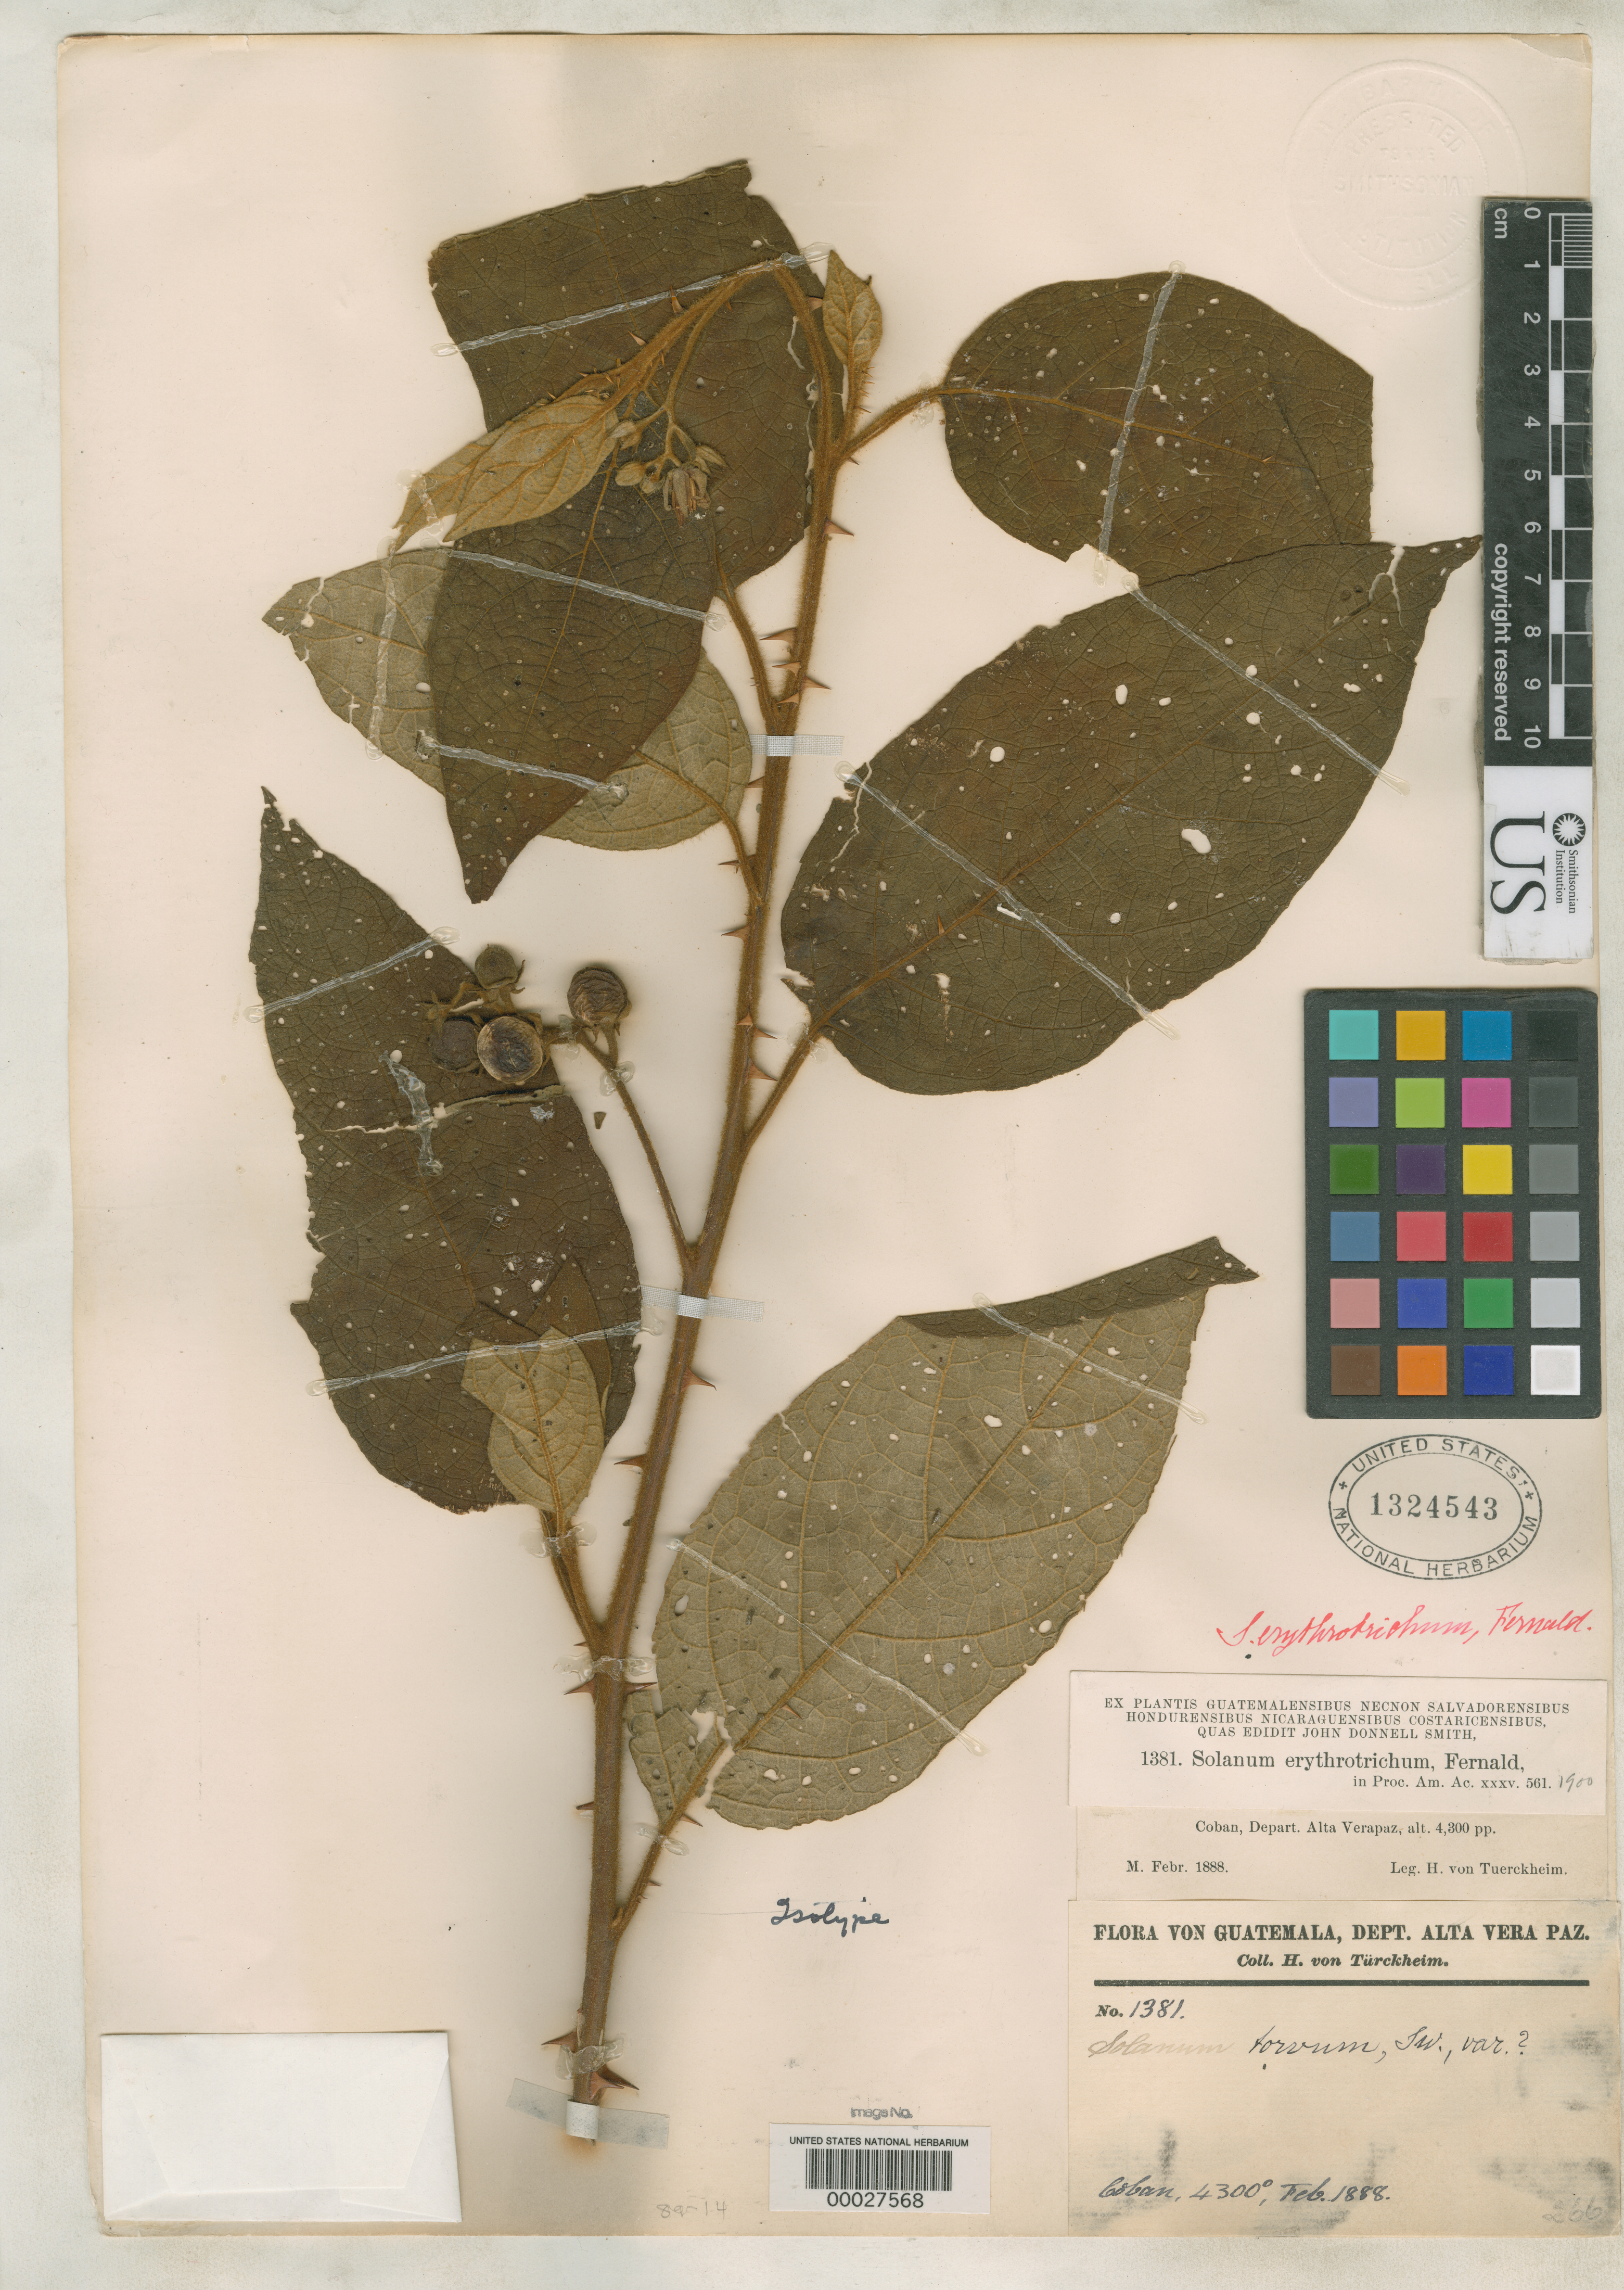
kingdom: Plantae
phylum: Tracheophyta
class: Magnoliopsida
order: Solanales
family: Solanaceae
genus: Solanum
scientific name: Solanum erythrotrichum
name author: Fernald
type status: Isotype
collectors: H. von Türckheim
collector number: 1381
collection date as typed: Feb 1888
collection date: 1888-02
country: Guatemala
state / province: Alta Verapaz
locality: Cobán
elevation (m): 1311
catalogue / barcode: US 1324543